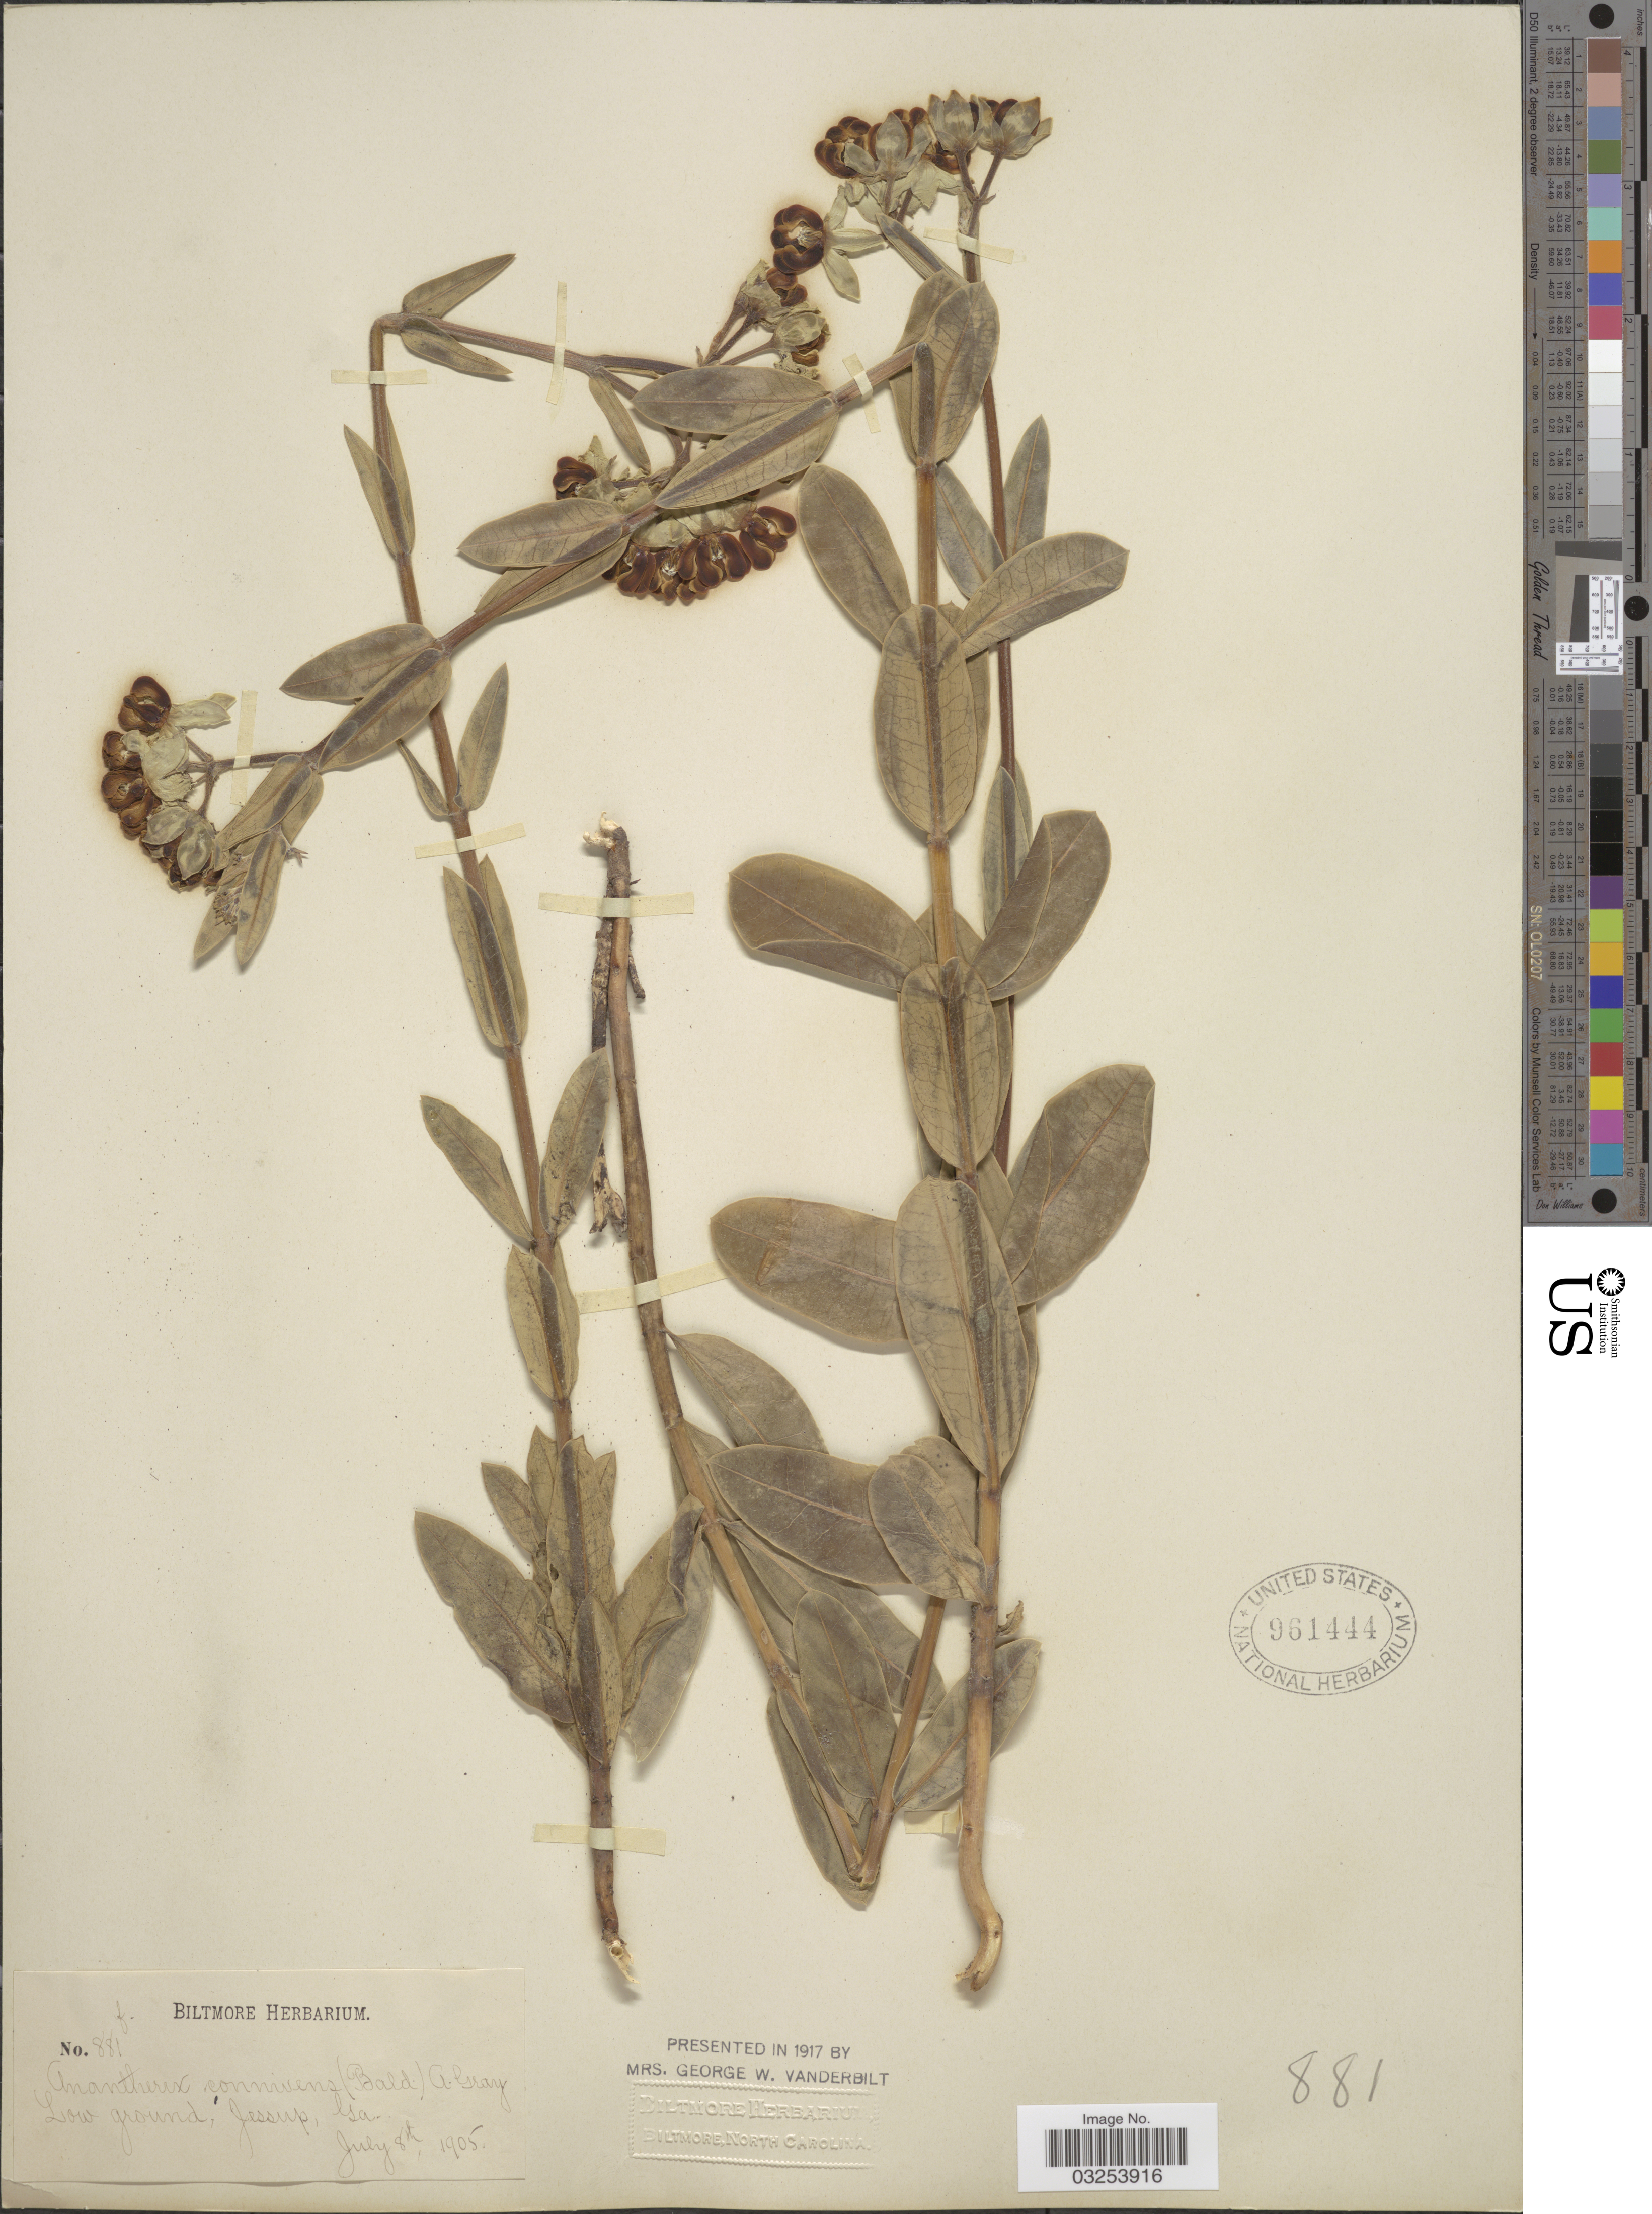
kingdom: Plantae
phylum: Tracheophyta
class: Magnoliopsida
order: Gentianales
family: Apocynaceae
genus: Asclepias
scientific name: Asclepias connivens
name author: Baldwin ex Elliot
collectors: ex herb. Biltmore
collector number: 881f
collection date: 1905-07-08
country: United States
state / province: Georgia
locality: Jessup.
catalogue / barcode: US 961444